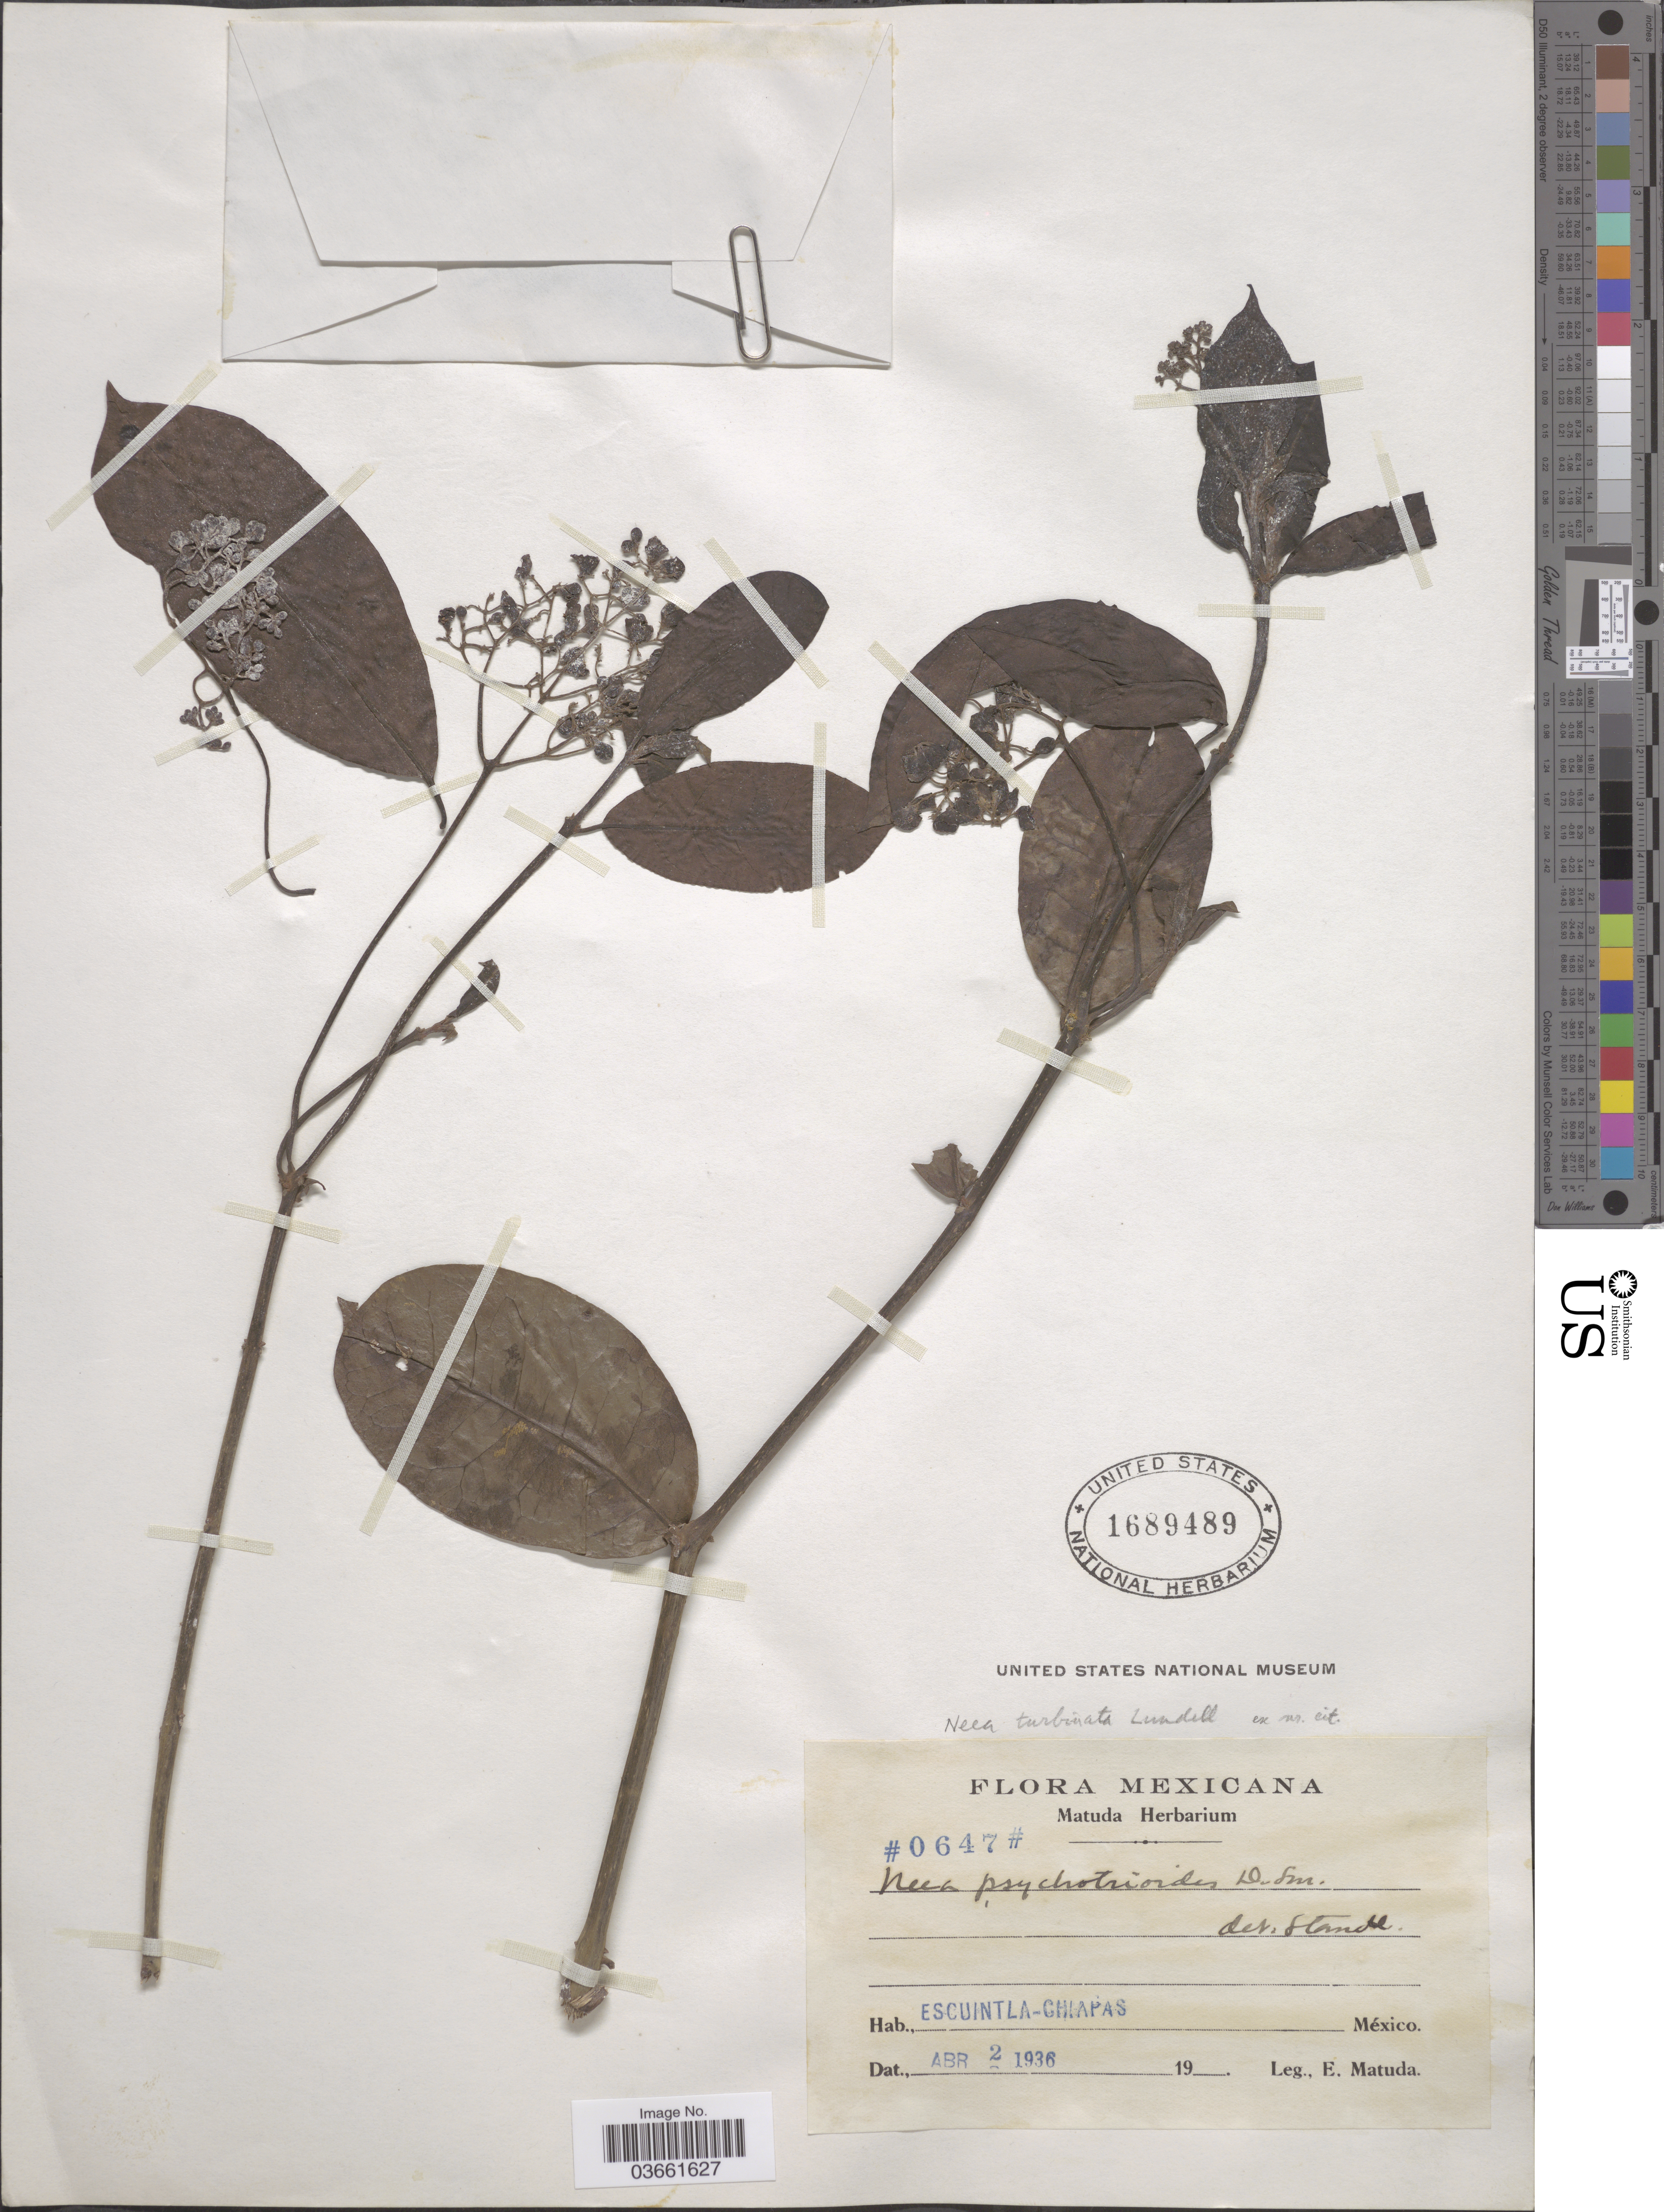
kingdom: Plantae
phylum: Tracheophyta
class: Magnoliopsida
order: Caryophyllales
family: Nyctaginaceae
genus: Neea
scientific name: Neea turbinata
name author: Lundell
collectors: E. Matuda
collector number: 0647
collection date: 1936-04-02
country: Mexico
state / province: Chiapas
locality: Escuintla.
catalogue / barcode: US 1689489